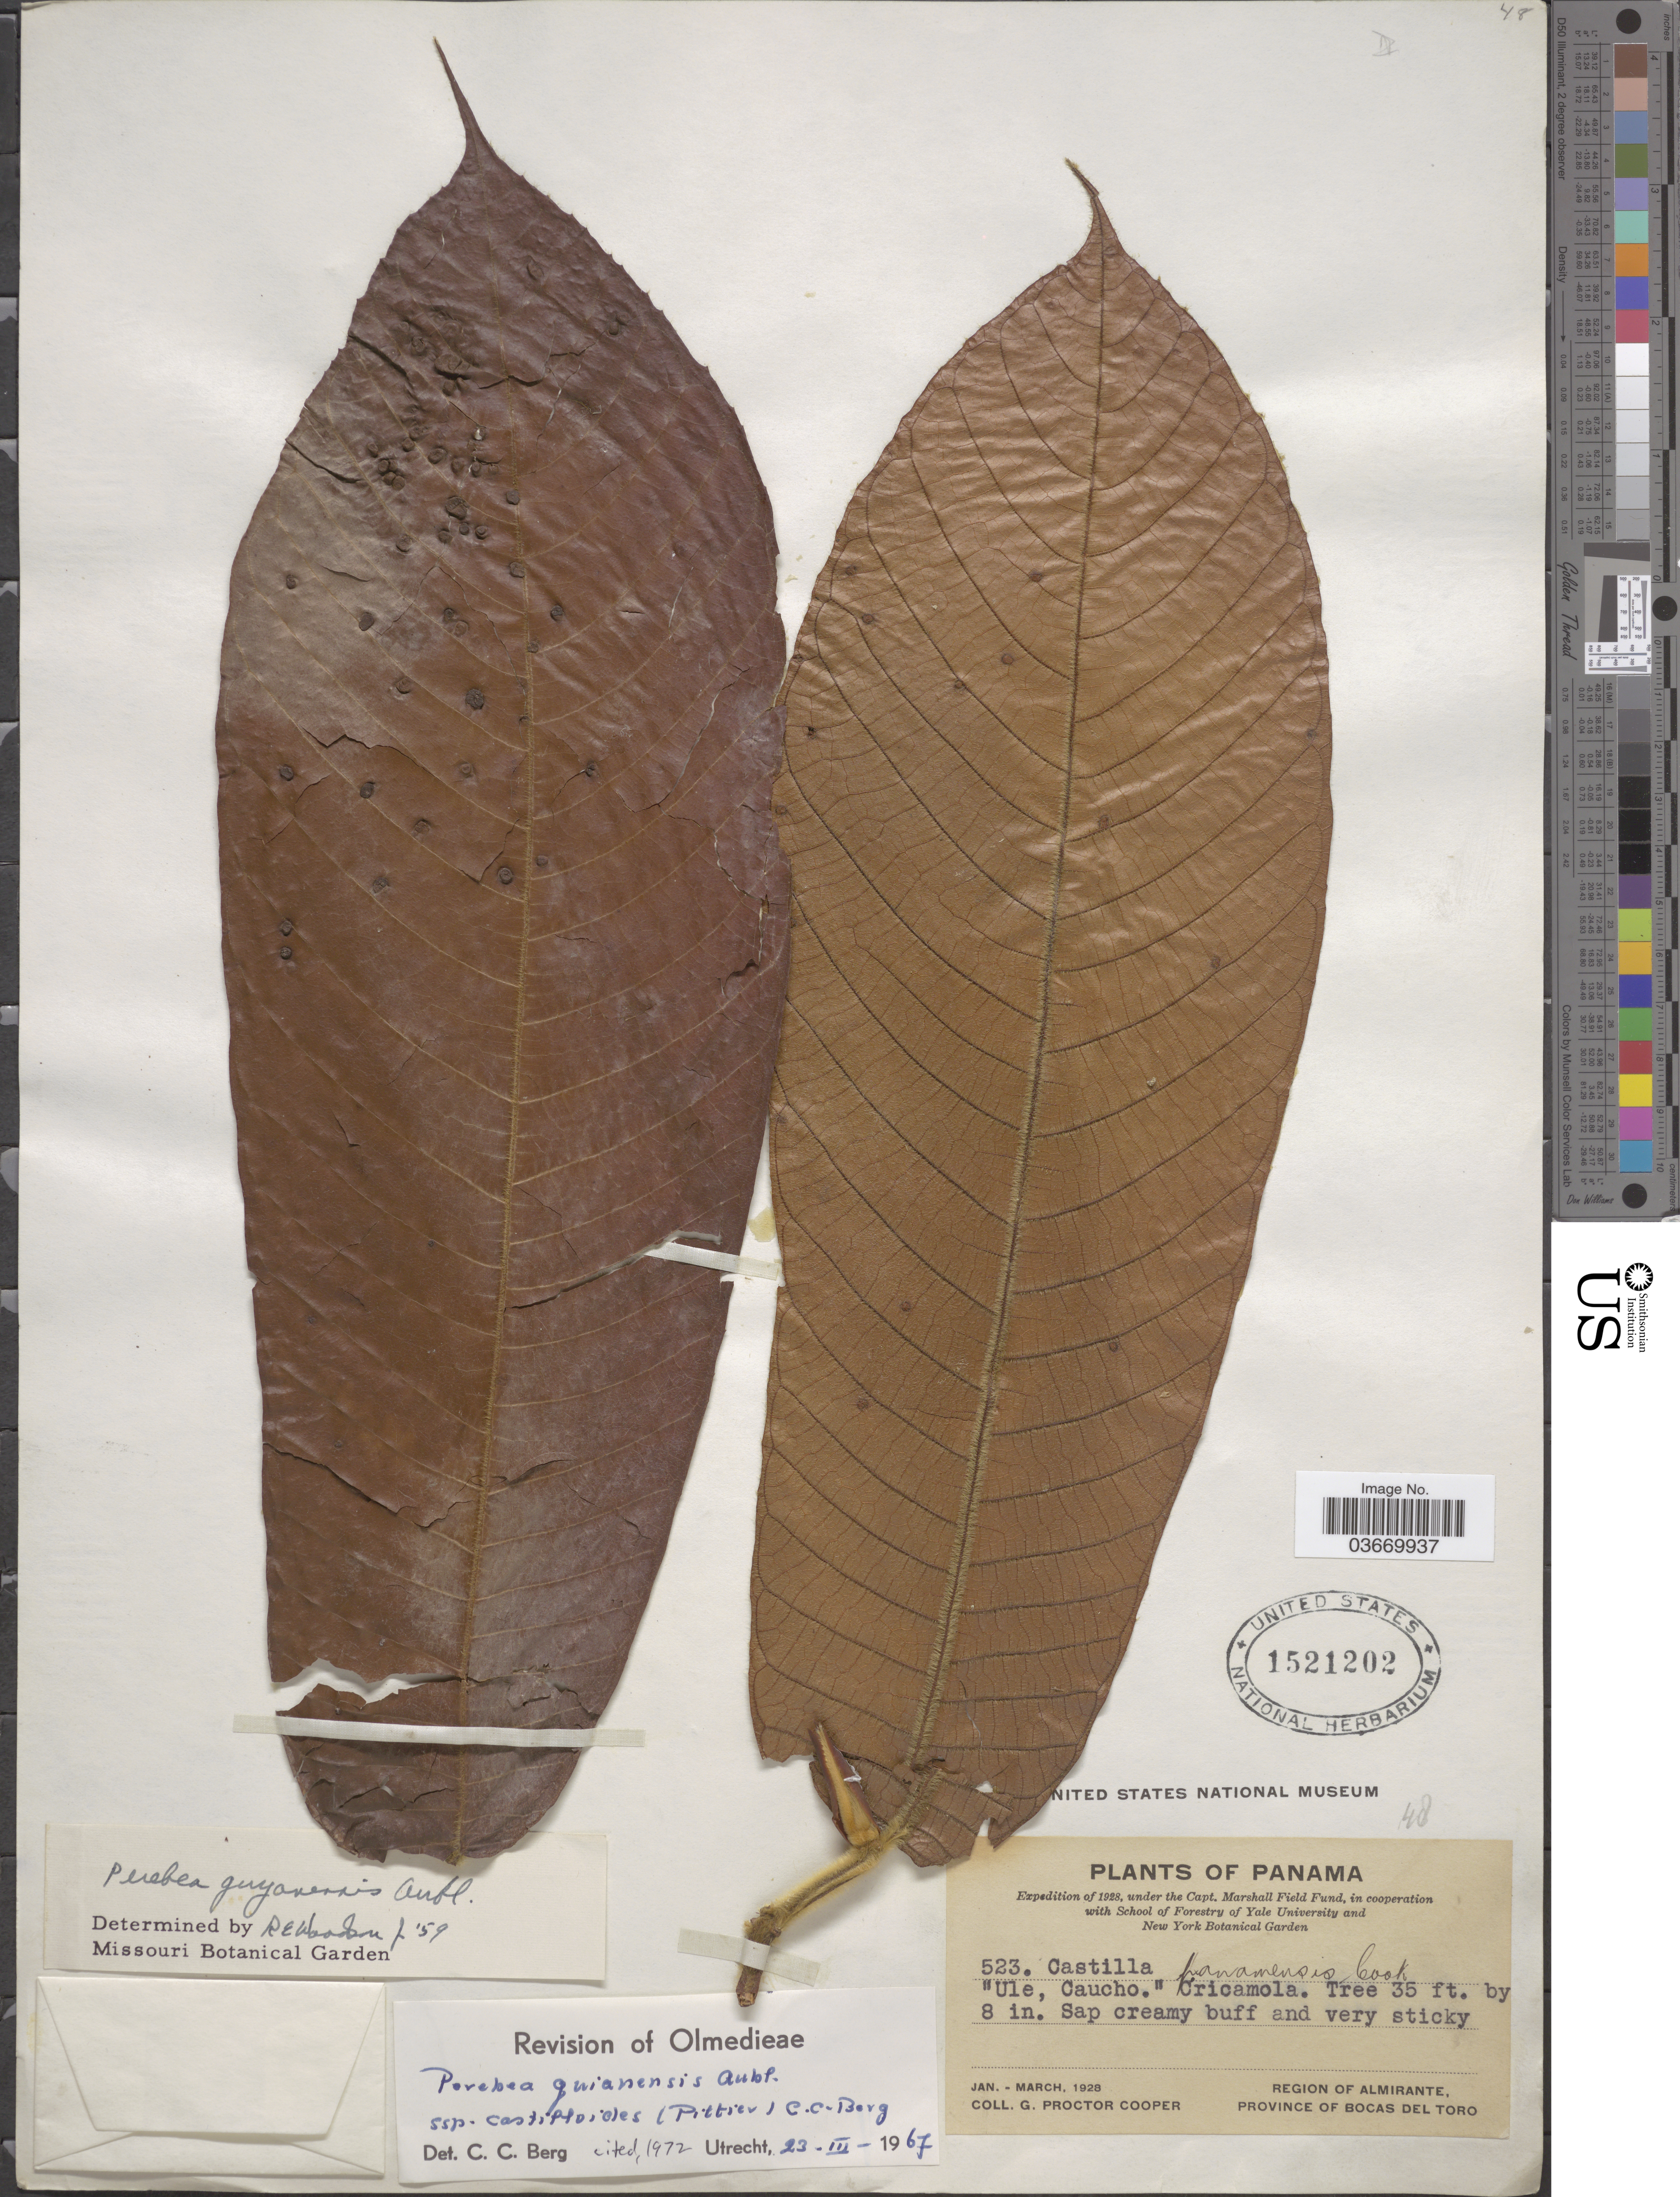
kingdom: Plantae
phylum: Tracheophyta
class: Magnoliopsida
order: Rosales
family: Moraceae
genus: Perebea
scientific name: Perebea guianensis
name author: Aubl.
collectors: G. Cooper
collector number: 523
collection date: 1928-01/1928-03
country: Panama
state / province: Bocas del Toro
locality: Region of Almirante.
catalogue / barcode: US 1521202